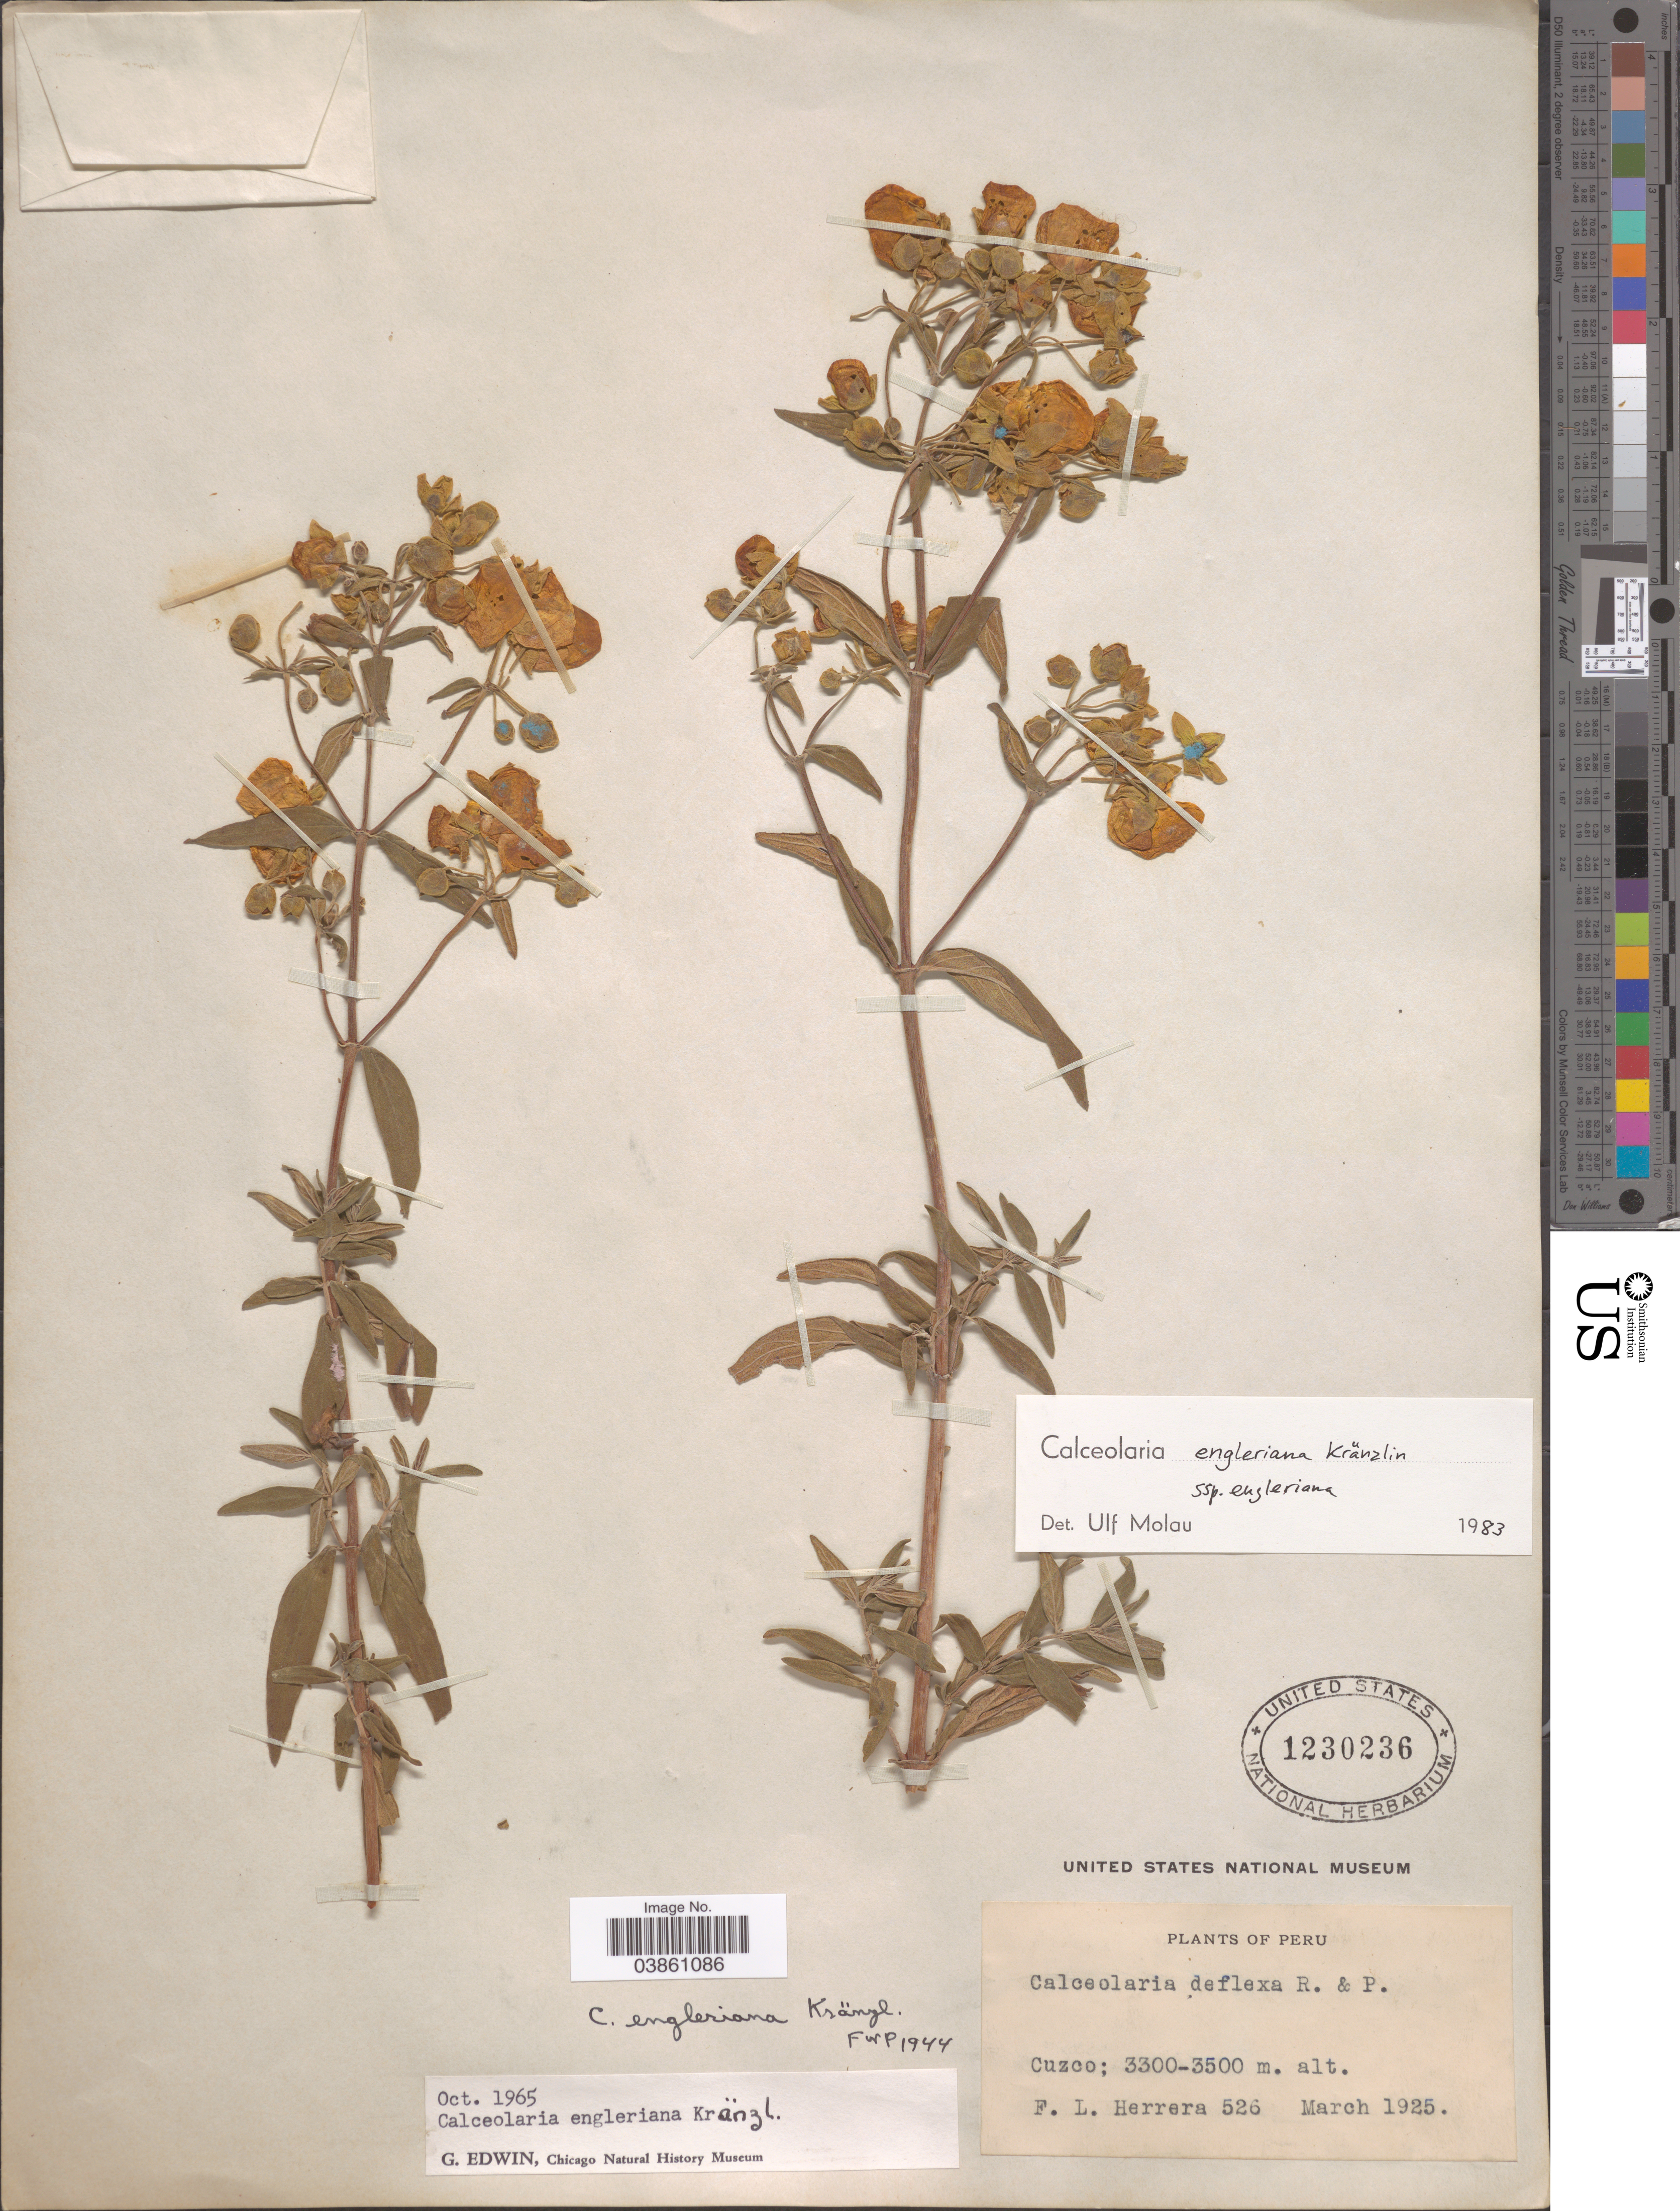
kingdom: Plantae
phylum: Tracheophyta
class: Magnoliopsida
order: Lamiales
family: Calceolariaceae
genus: Calceolaria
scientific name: Calceolaria engleriana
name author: Kraenzl.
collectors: F. L. Herrera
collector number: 526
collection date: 1925-03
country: Peru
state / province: Cusco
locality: Cuzco.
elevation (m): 3300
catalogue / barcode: US 1230236